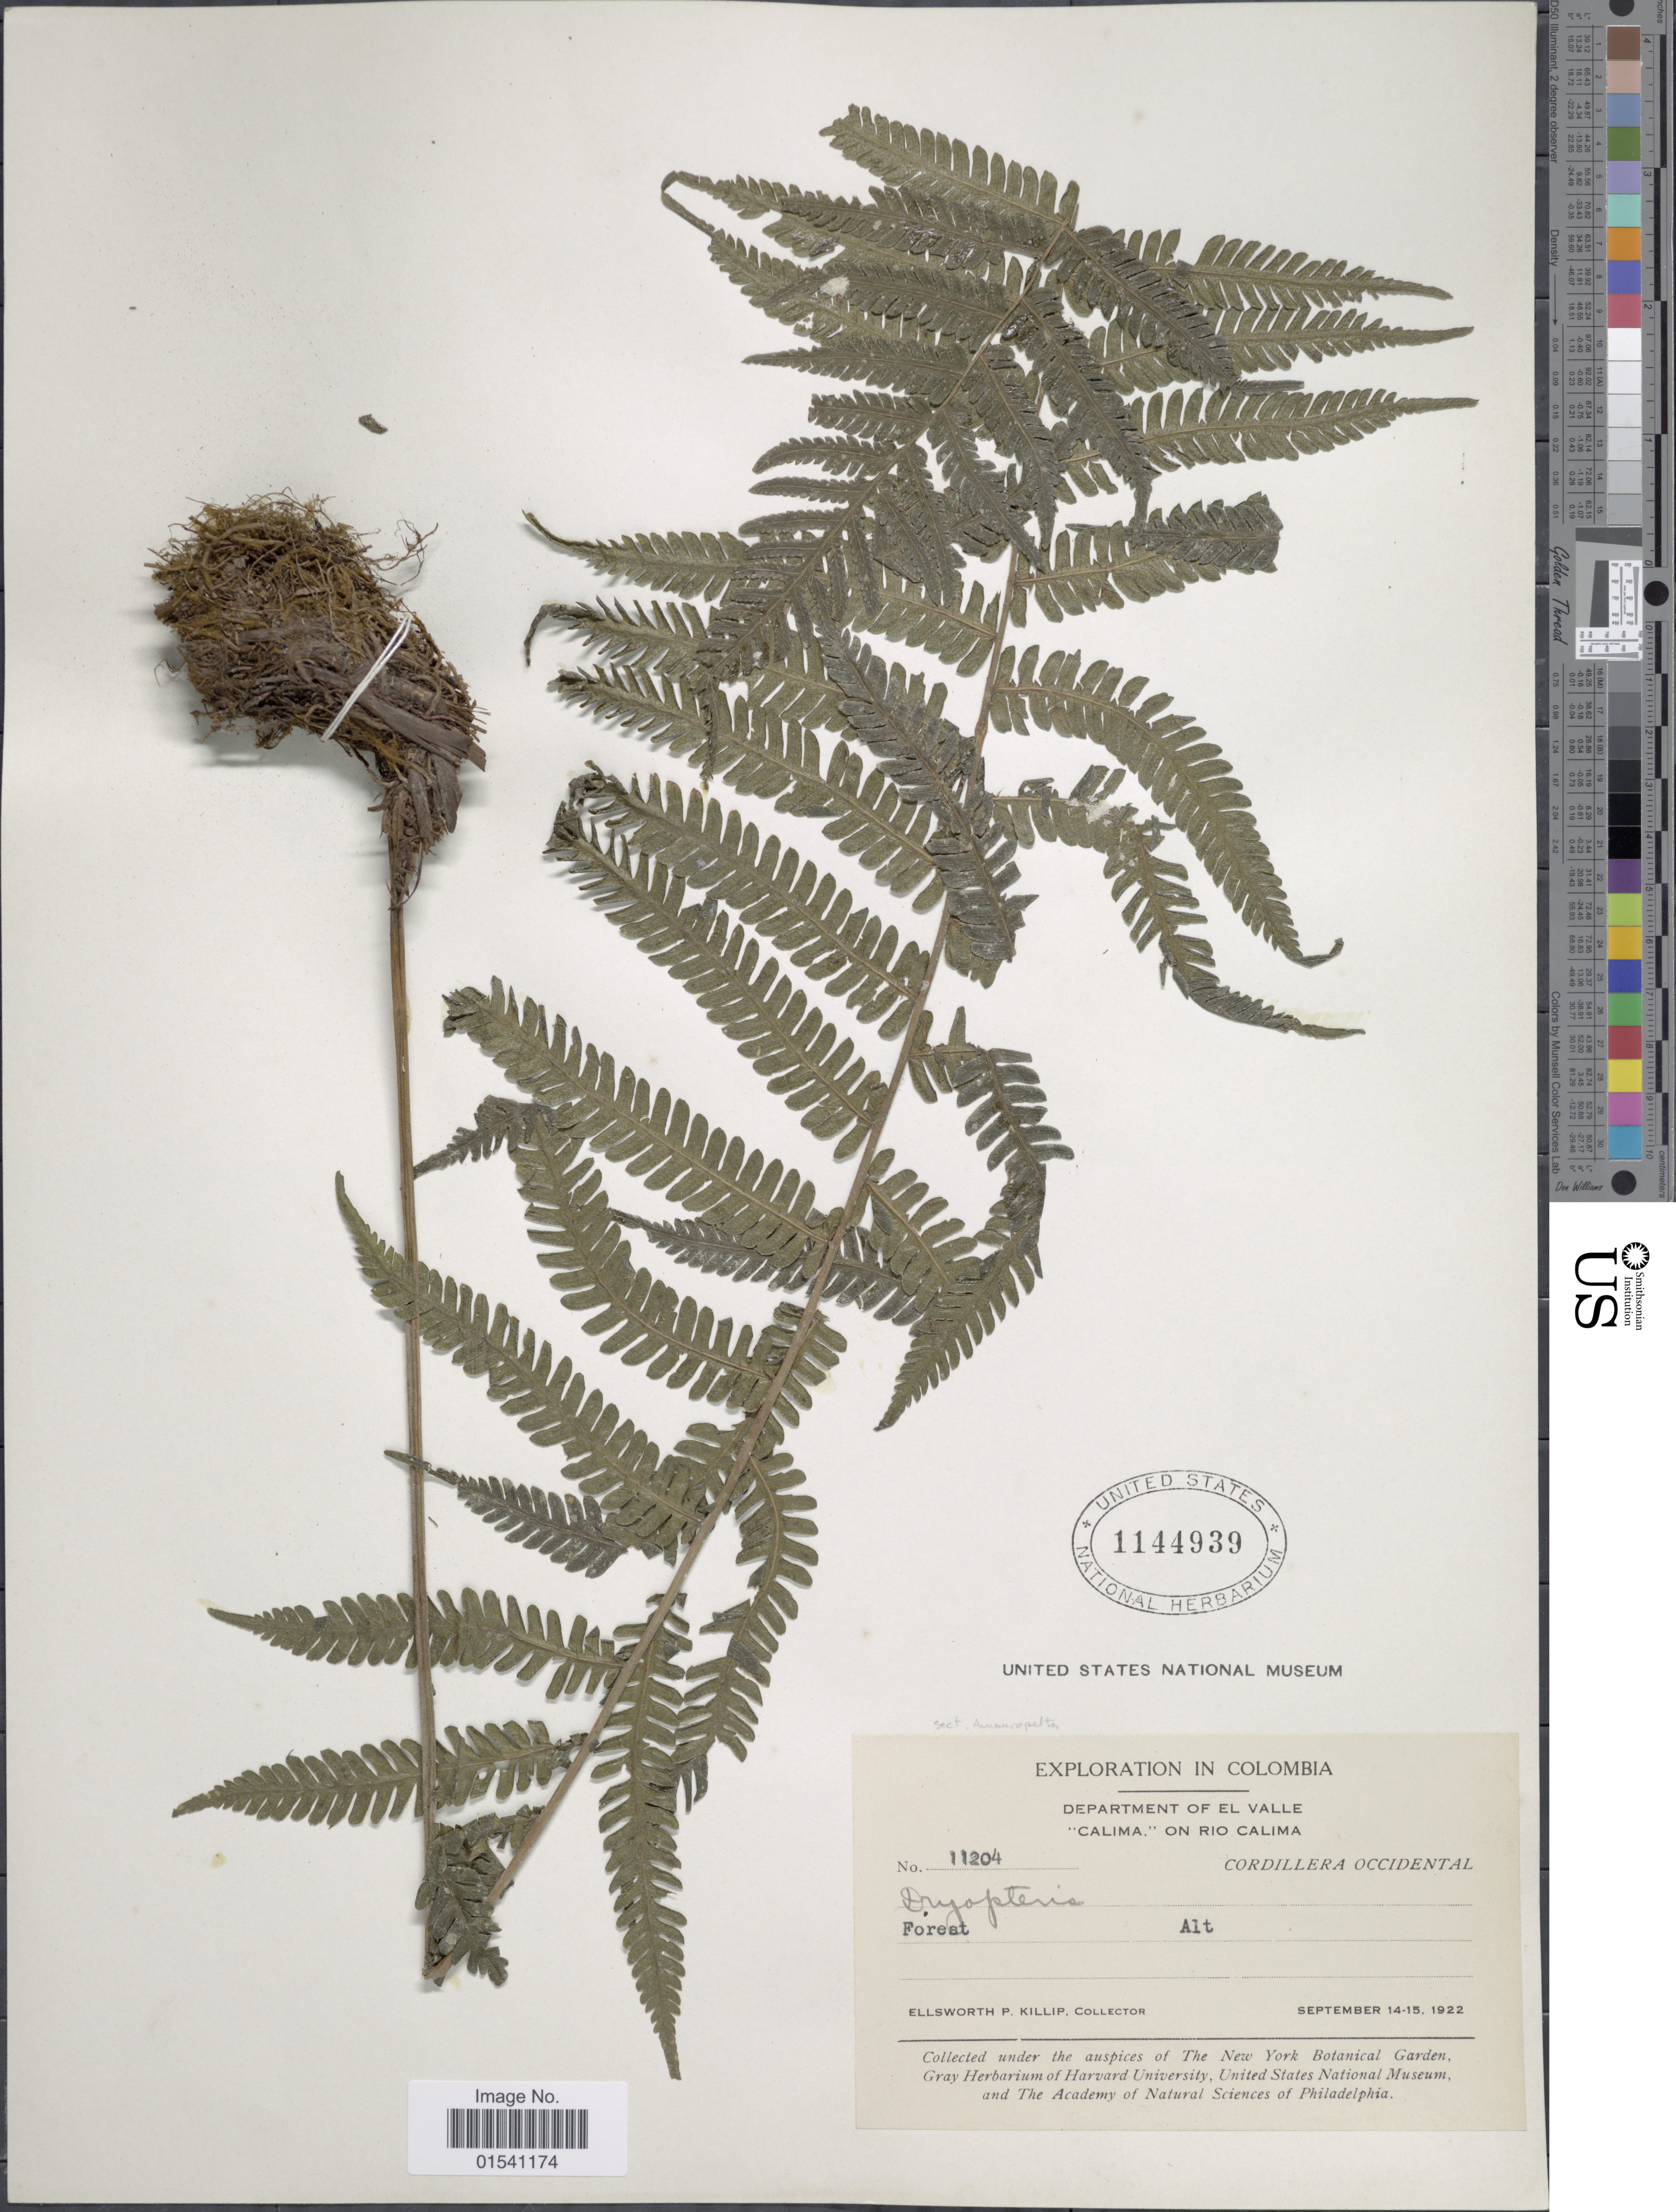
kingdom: Plantae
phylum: Tracheophyta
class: Polypodiopsida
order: Polypodiales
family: Thelypteridaceae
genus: Amauropelta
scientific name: Amauropelta sp.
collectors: E. P. Killip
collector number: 11204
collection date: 1922-09-14/1922-09-15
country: Colombia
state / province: Valle del Cauca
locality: Department of El Valle 'Calima,' on Rio Calima, Cordillera Calima, Cordillera Occidental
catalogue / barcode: US 1144939